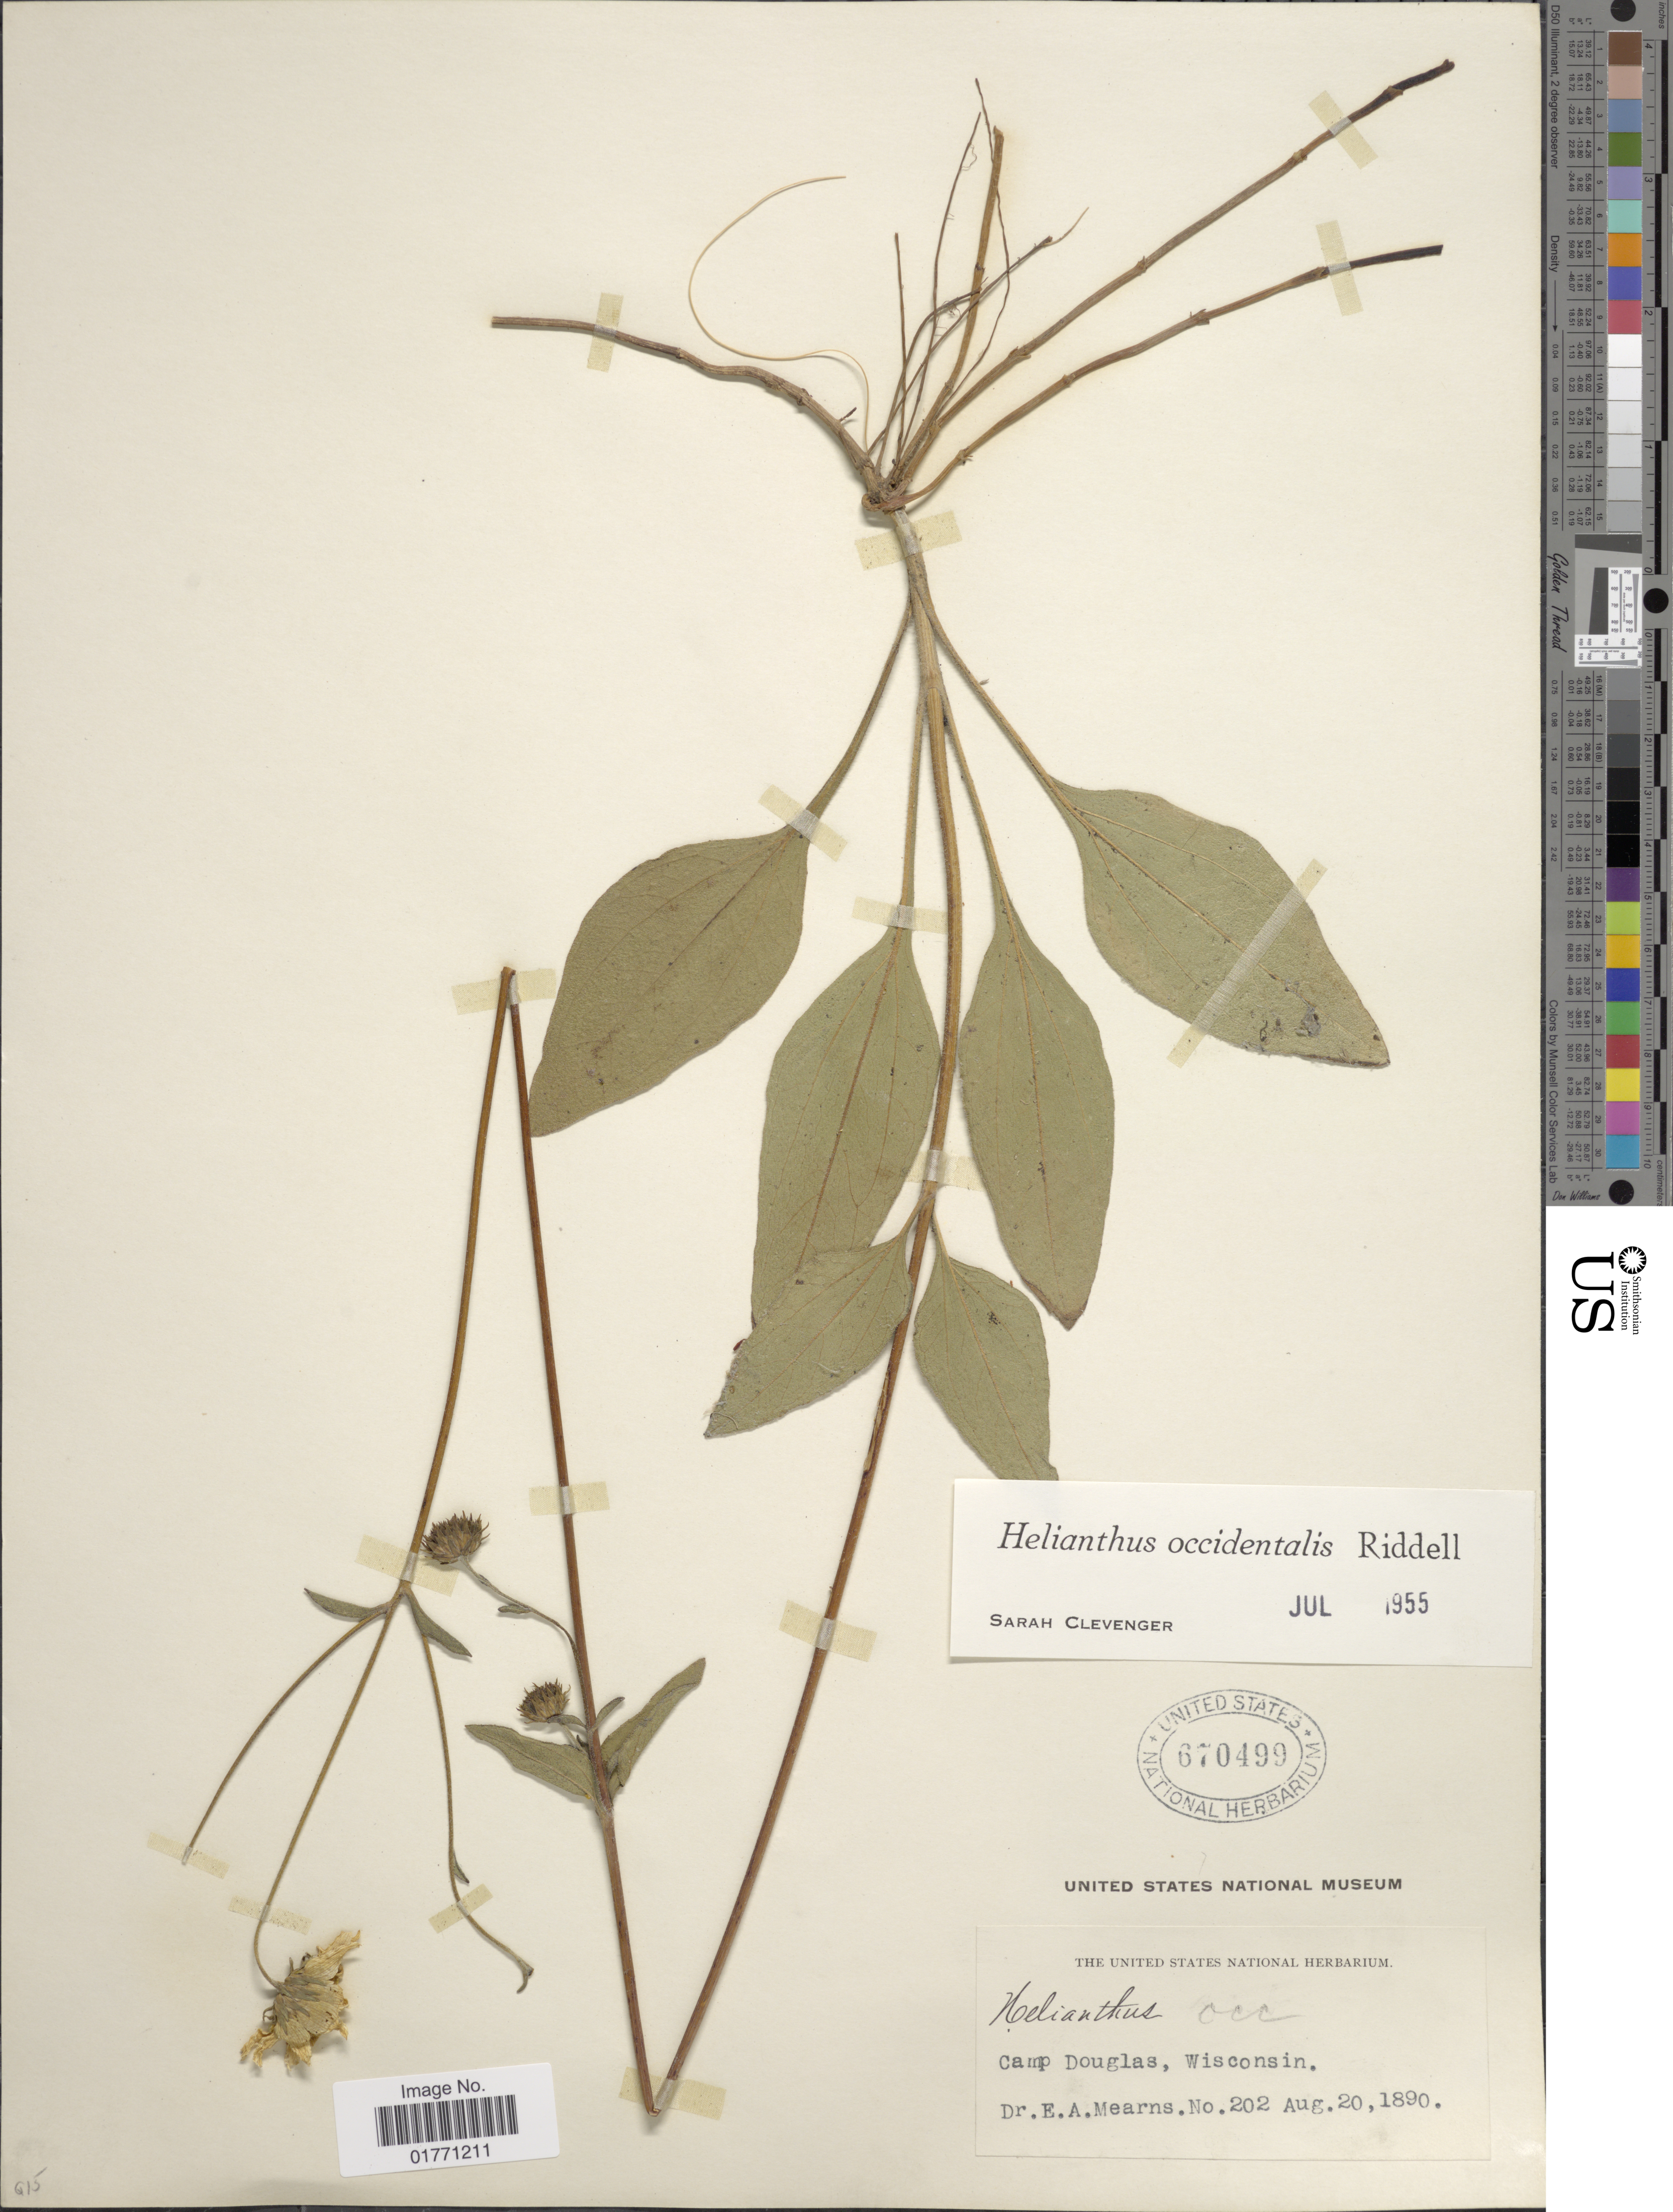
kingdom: Plantae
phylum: Tracheophyta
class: Magnoliopsida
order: Asterales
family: Asteraceae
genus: Helianthus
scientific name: Helianthus occidentalis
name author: Riddell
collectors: E. A. Mearns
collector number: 202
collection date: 1890-08-20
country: United States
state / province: Wisconsin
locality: Camp Douglas.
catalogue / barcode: US 670499